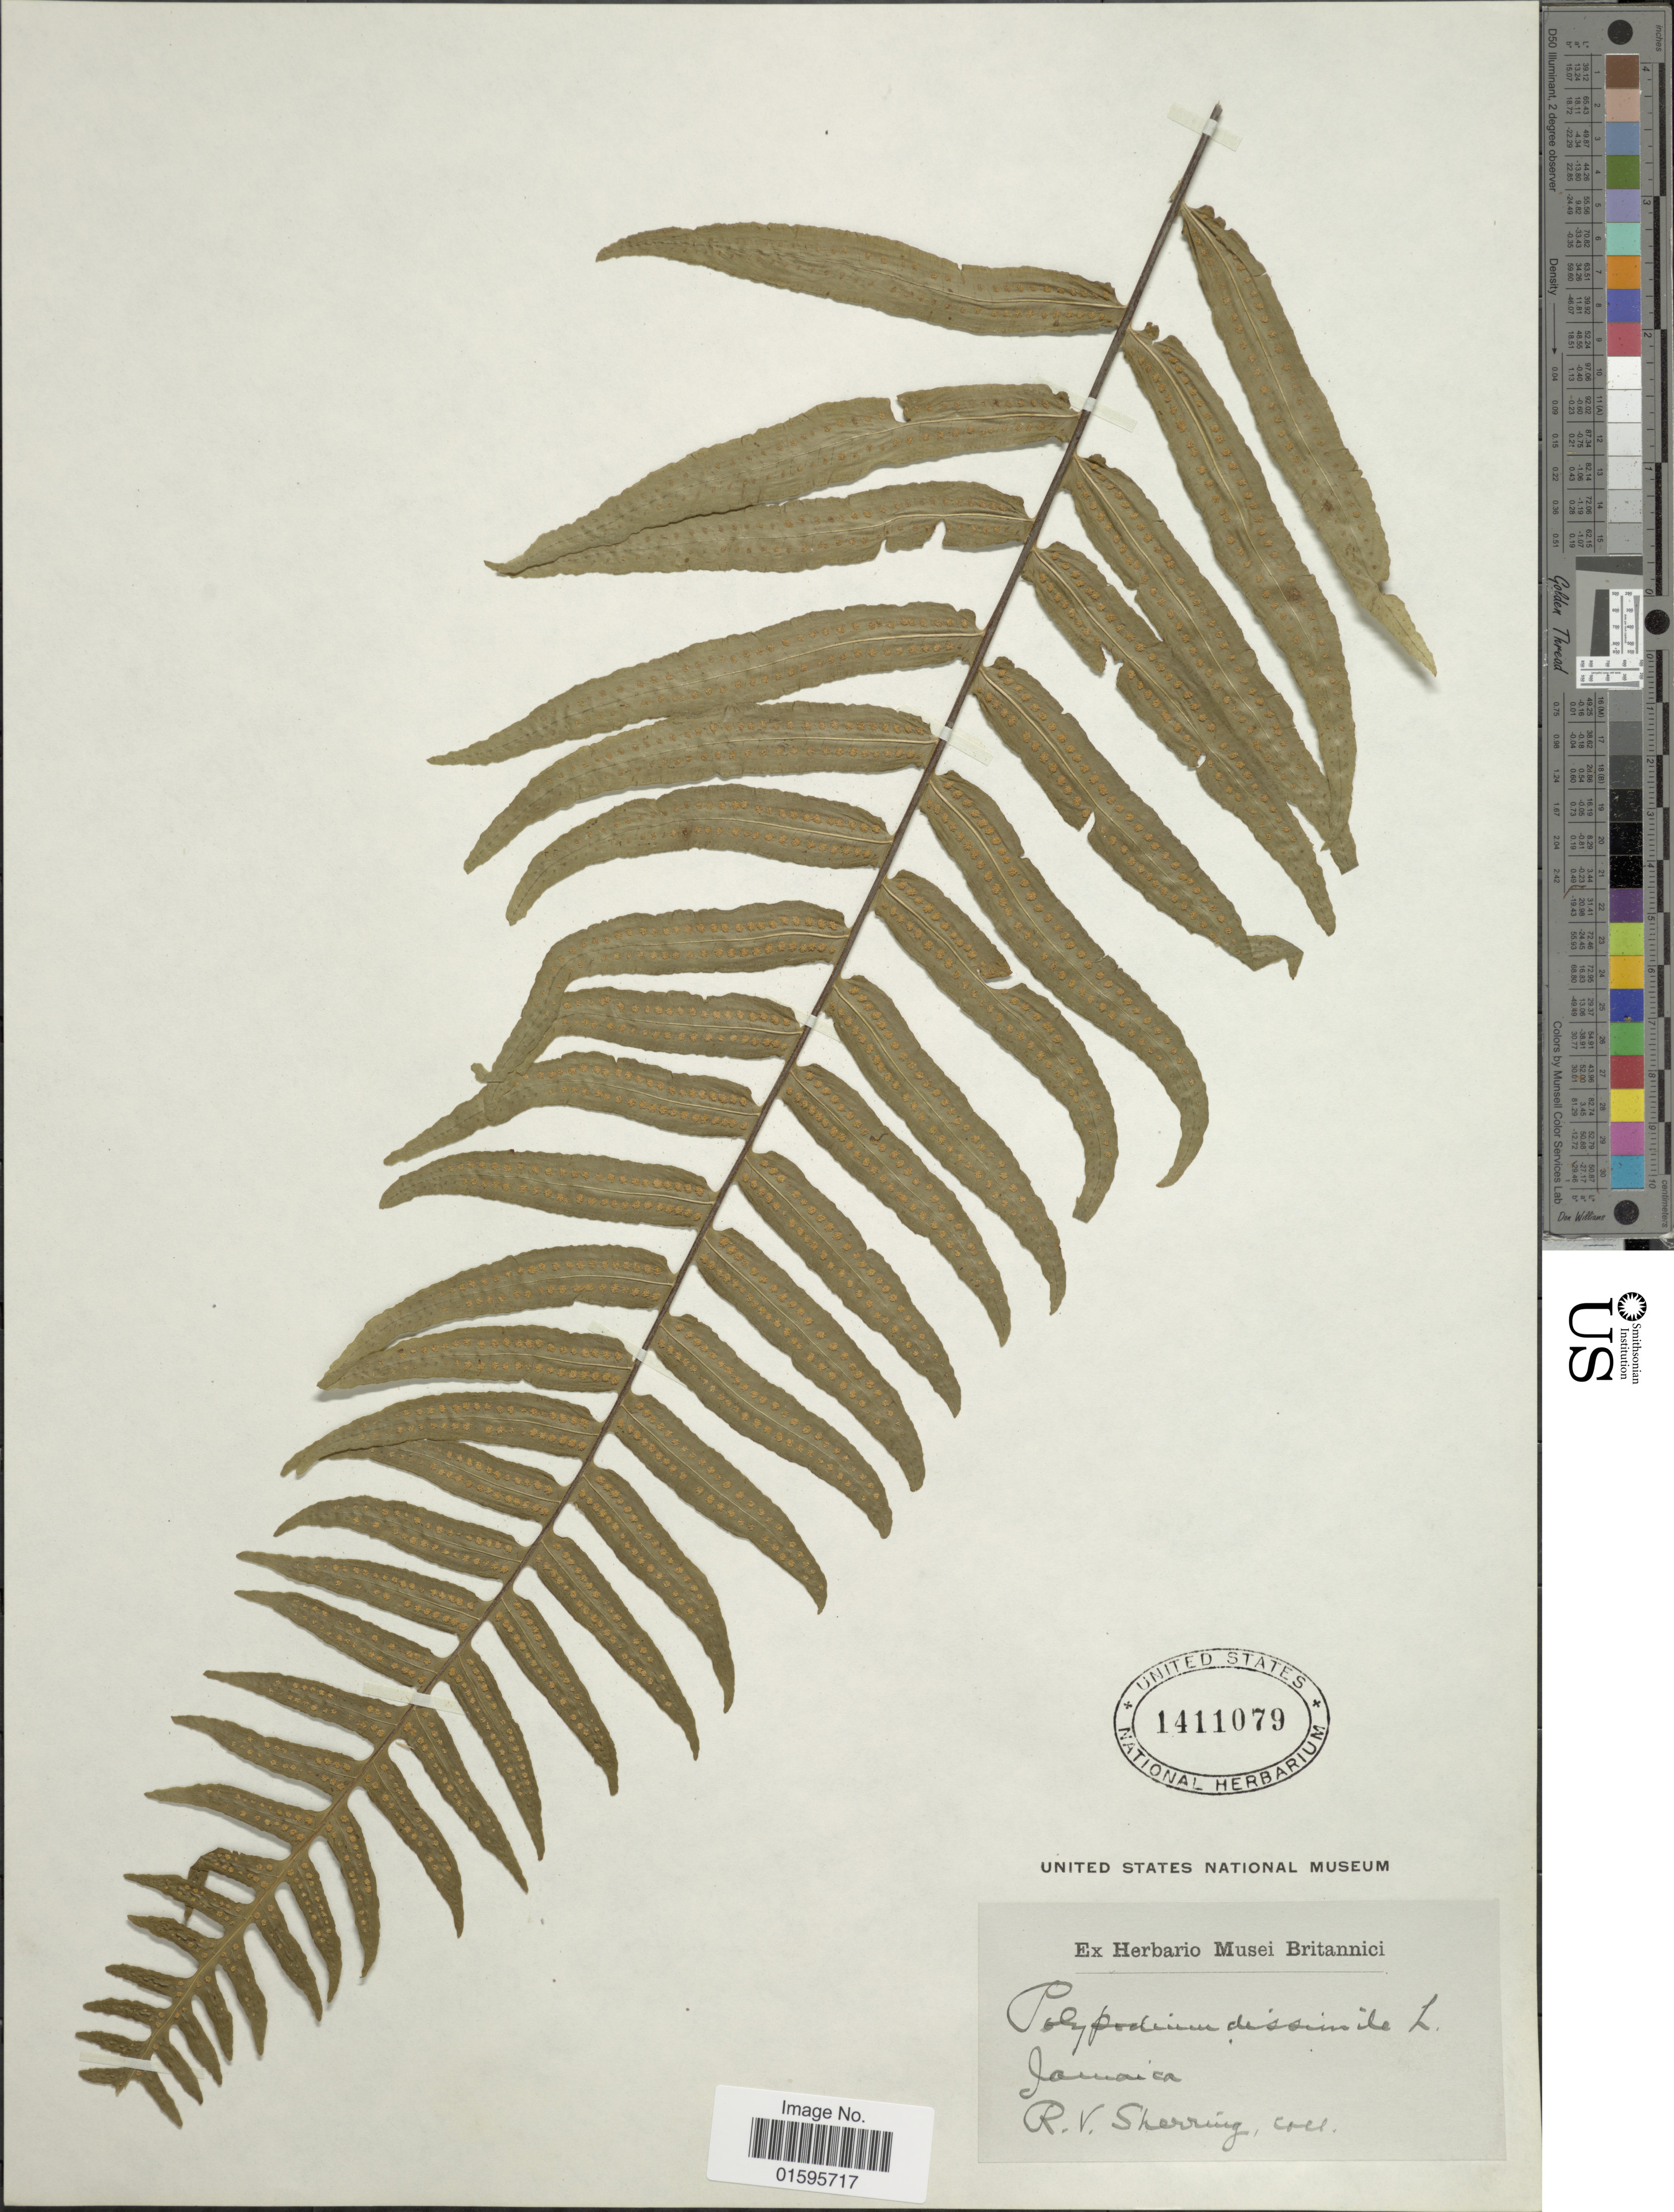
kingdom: Plantae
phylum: Tracheophyta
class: Polypodiopsida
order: Polypodiales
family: Polypodiaceae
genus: Polypodium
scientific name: Polypodium dulce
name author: Poir.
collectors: R. Sherring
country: Jamaica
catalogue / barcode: US 1411079